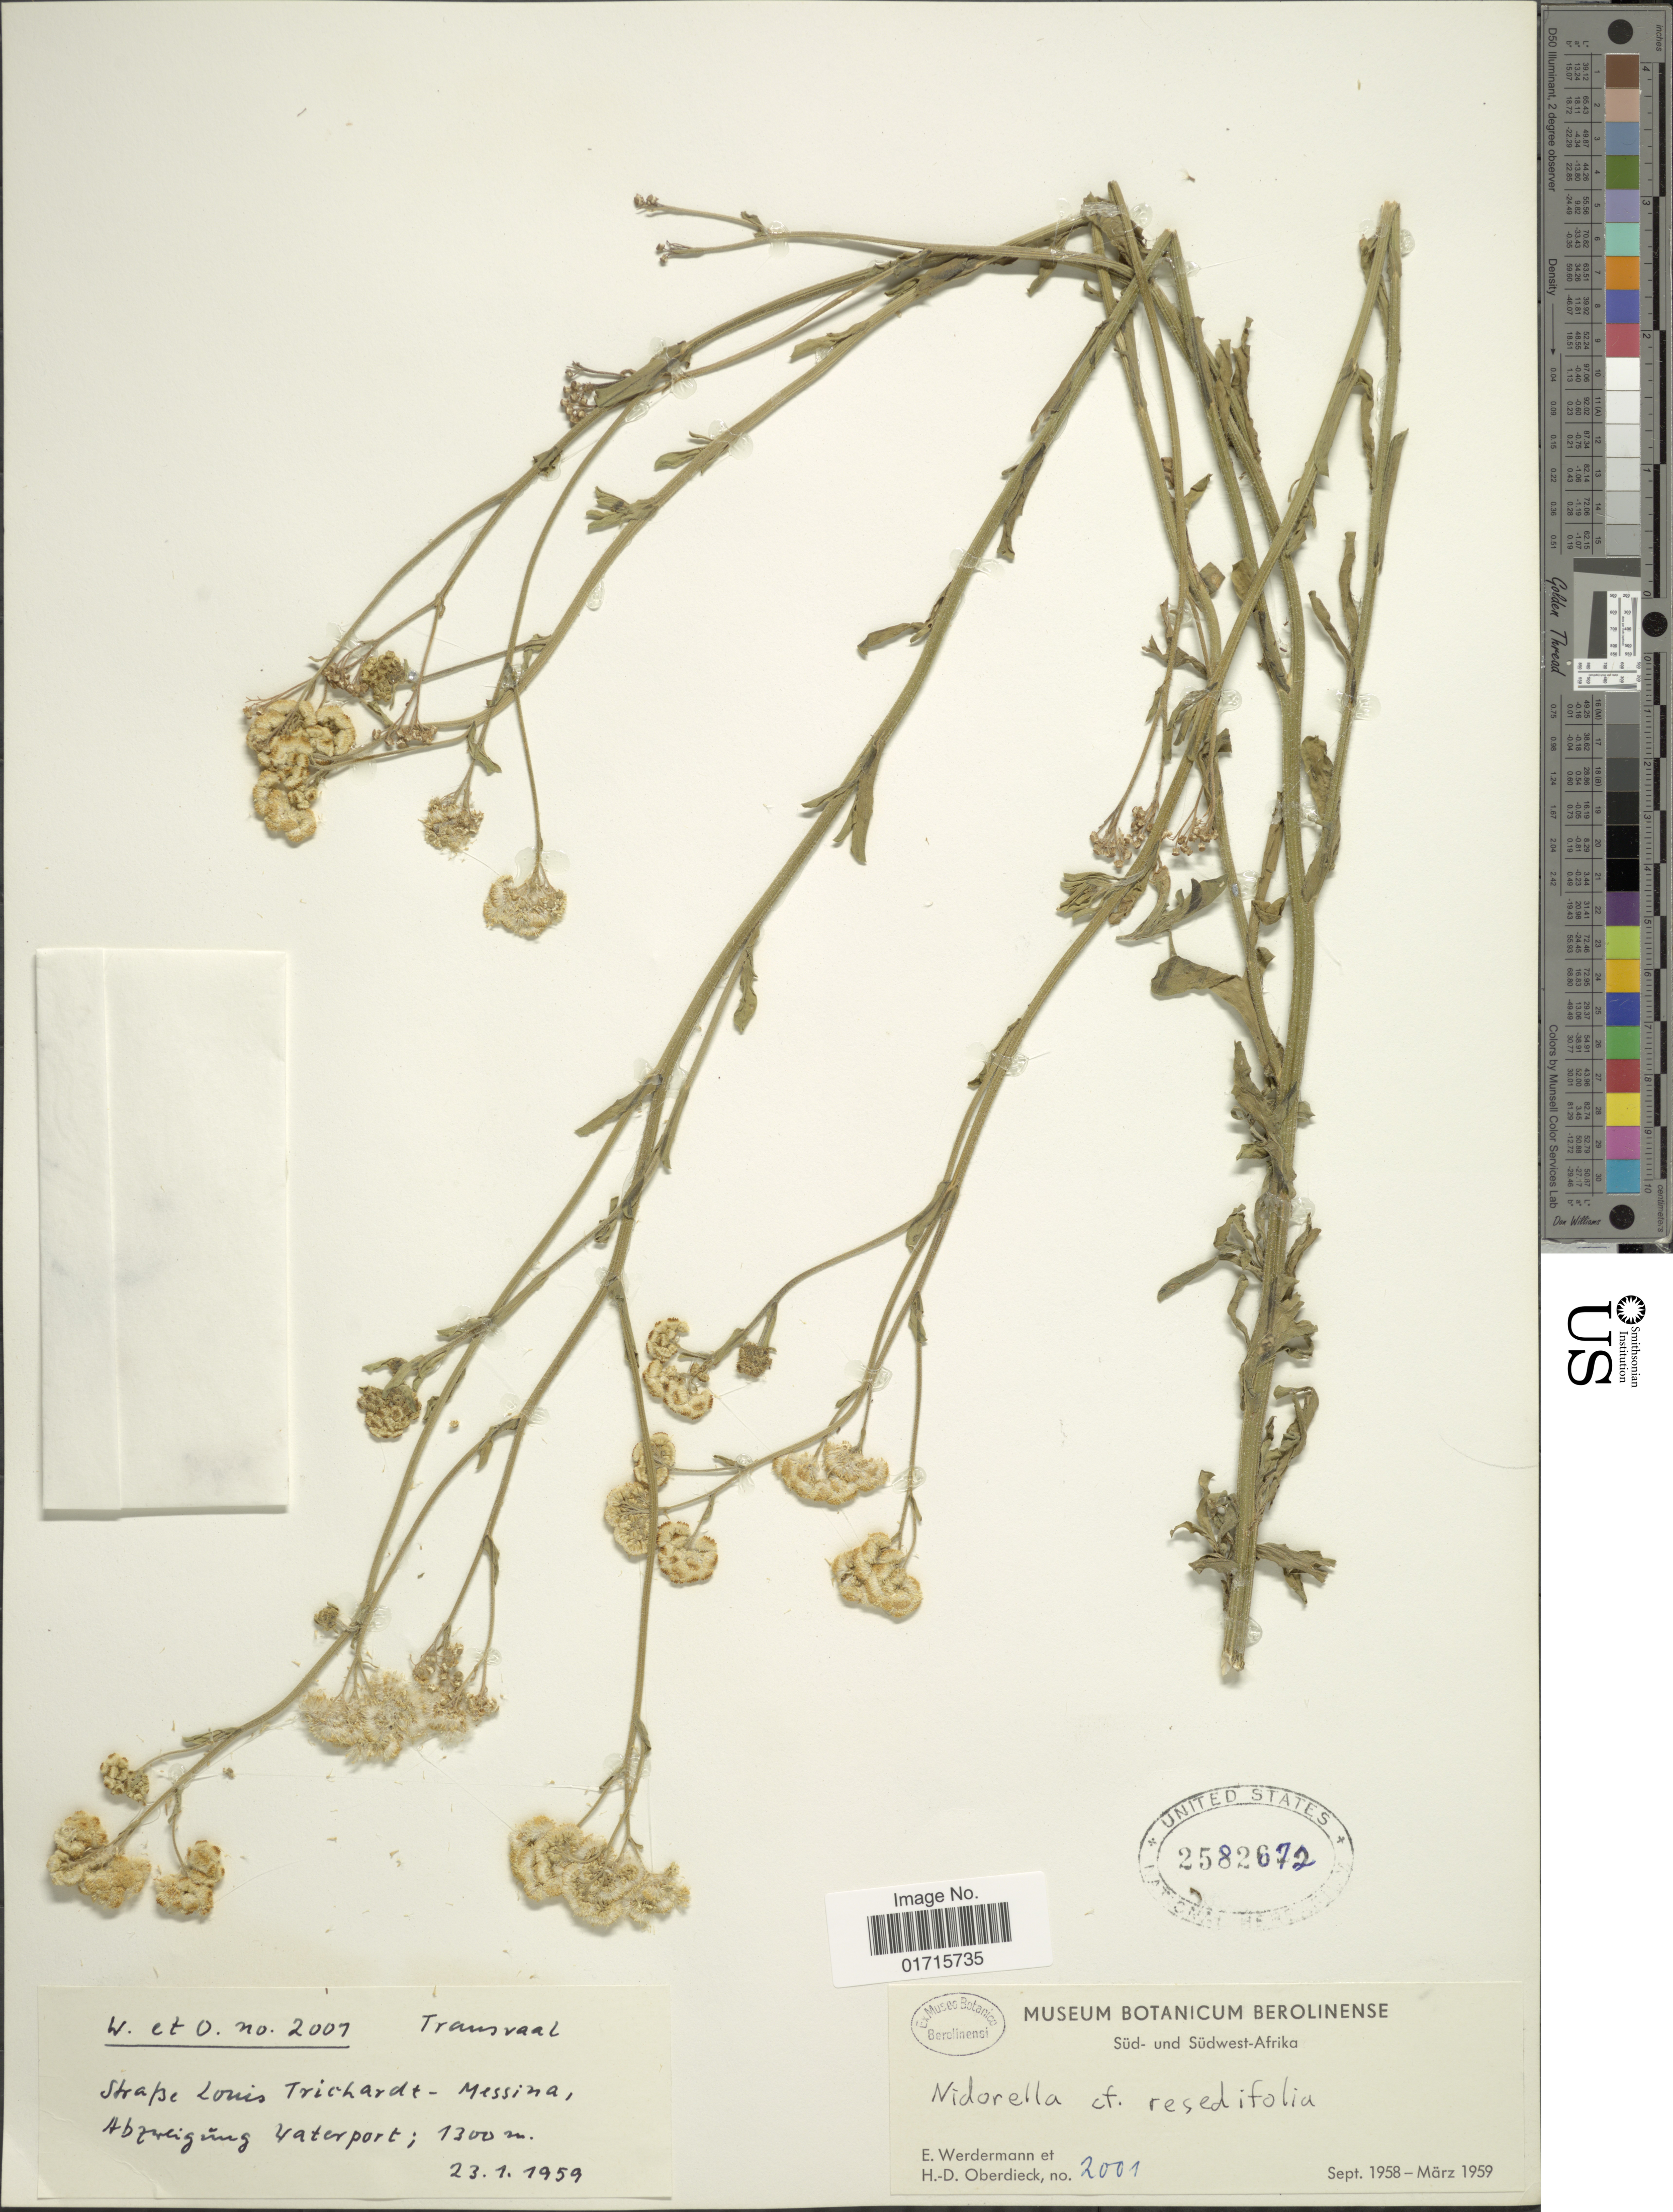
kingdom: Plantae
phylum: Tracheophyta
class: Magnoliopsida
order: Asterales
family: Asteraceae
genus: Nidorella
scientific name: Nidorella resedifolia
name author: DC.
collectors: E. Werdermann & H. Oberdieck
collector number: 2001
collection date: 1959-01-23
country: South Africa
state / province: Limpopo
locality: Süd- und Südwest-Afrika. Transvaal. StraBe Louis Trichardt-Messina, Abzweigüng waterport.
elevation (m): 1300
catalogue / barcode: US 2582672